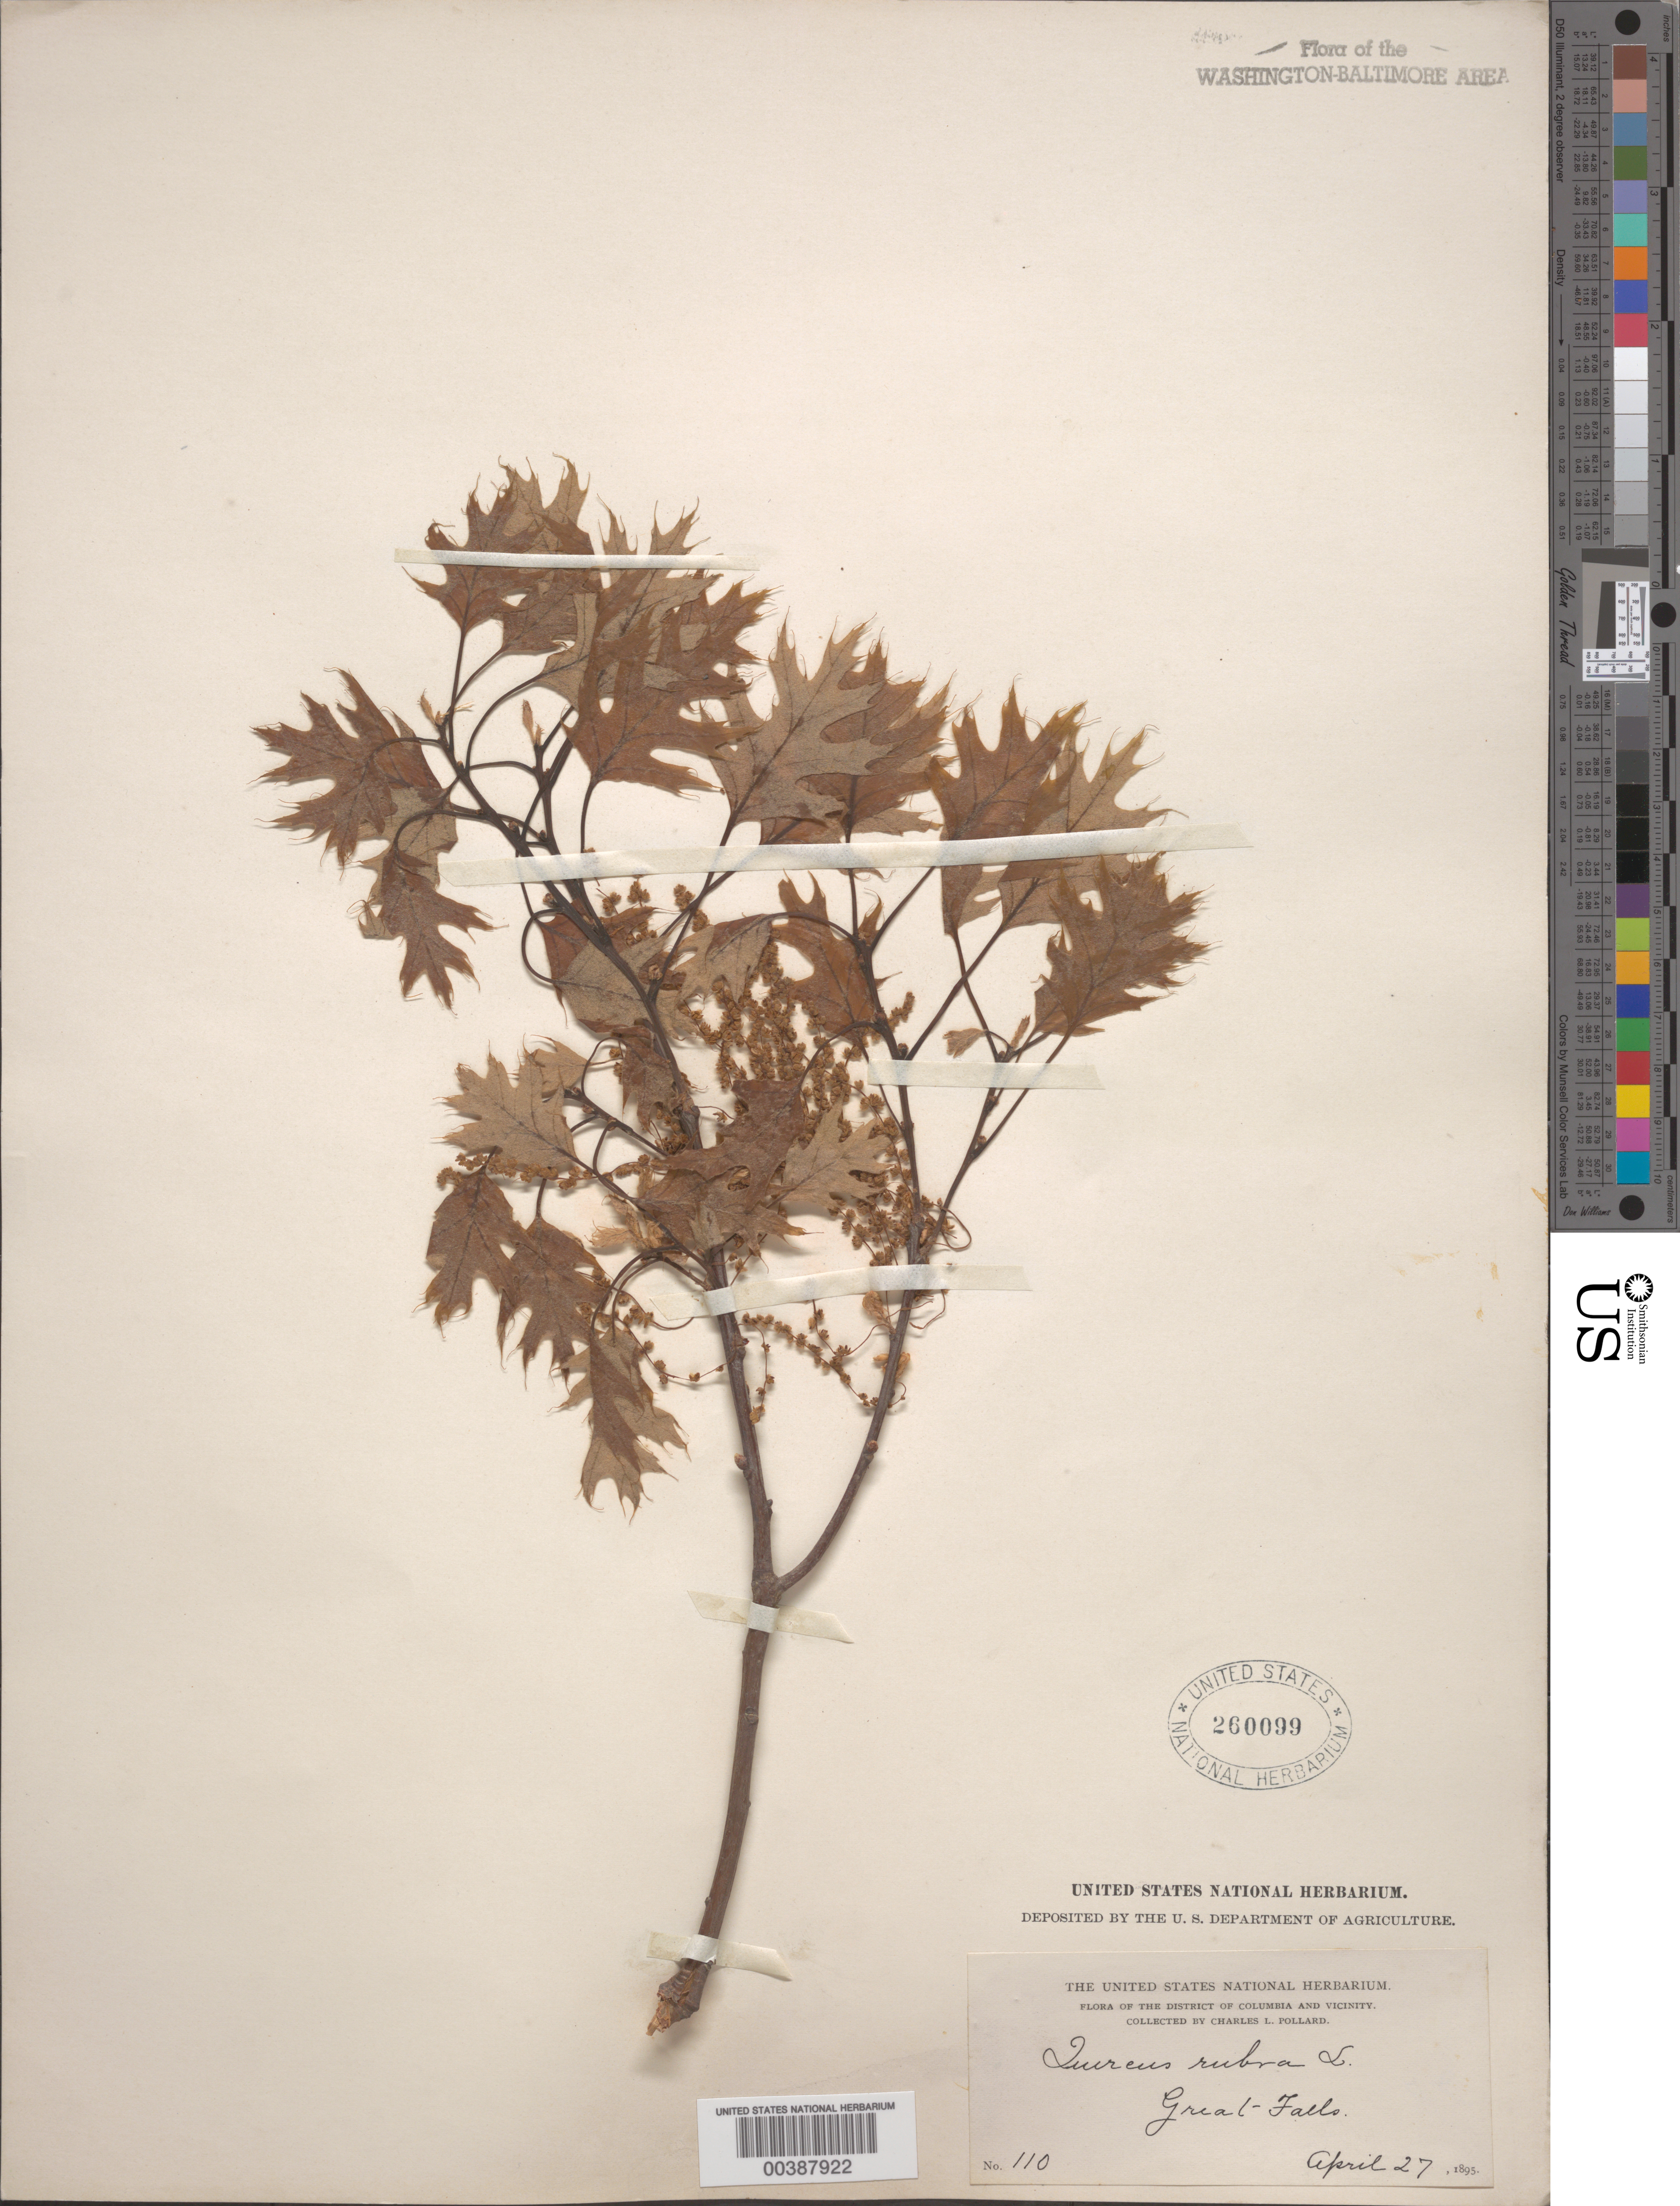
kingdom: Plantae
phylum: Tracheophyta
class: Magnoliopsida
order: Fagales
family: Fagaceae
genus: Quercus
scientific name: Quercus rubra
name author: L.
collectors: C. L. Pollard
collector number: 110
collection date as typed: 27 Apr 1895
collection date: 1895-04-27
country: United States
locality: Great Falls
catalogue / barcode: US 260099